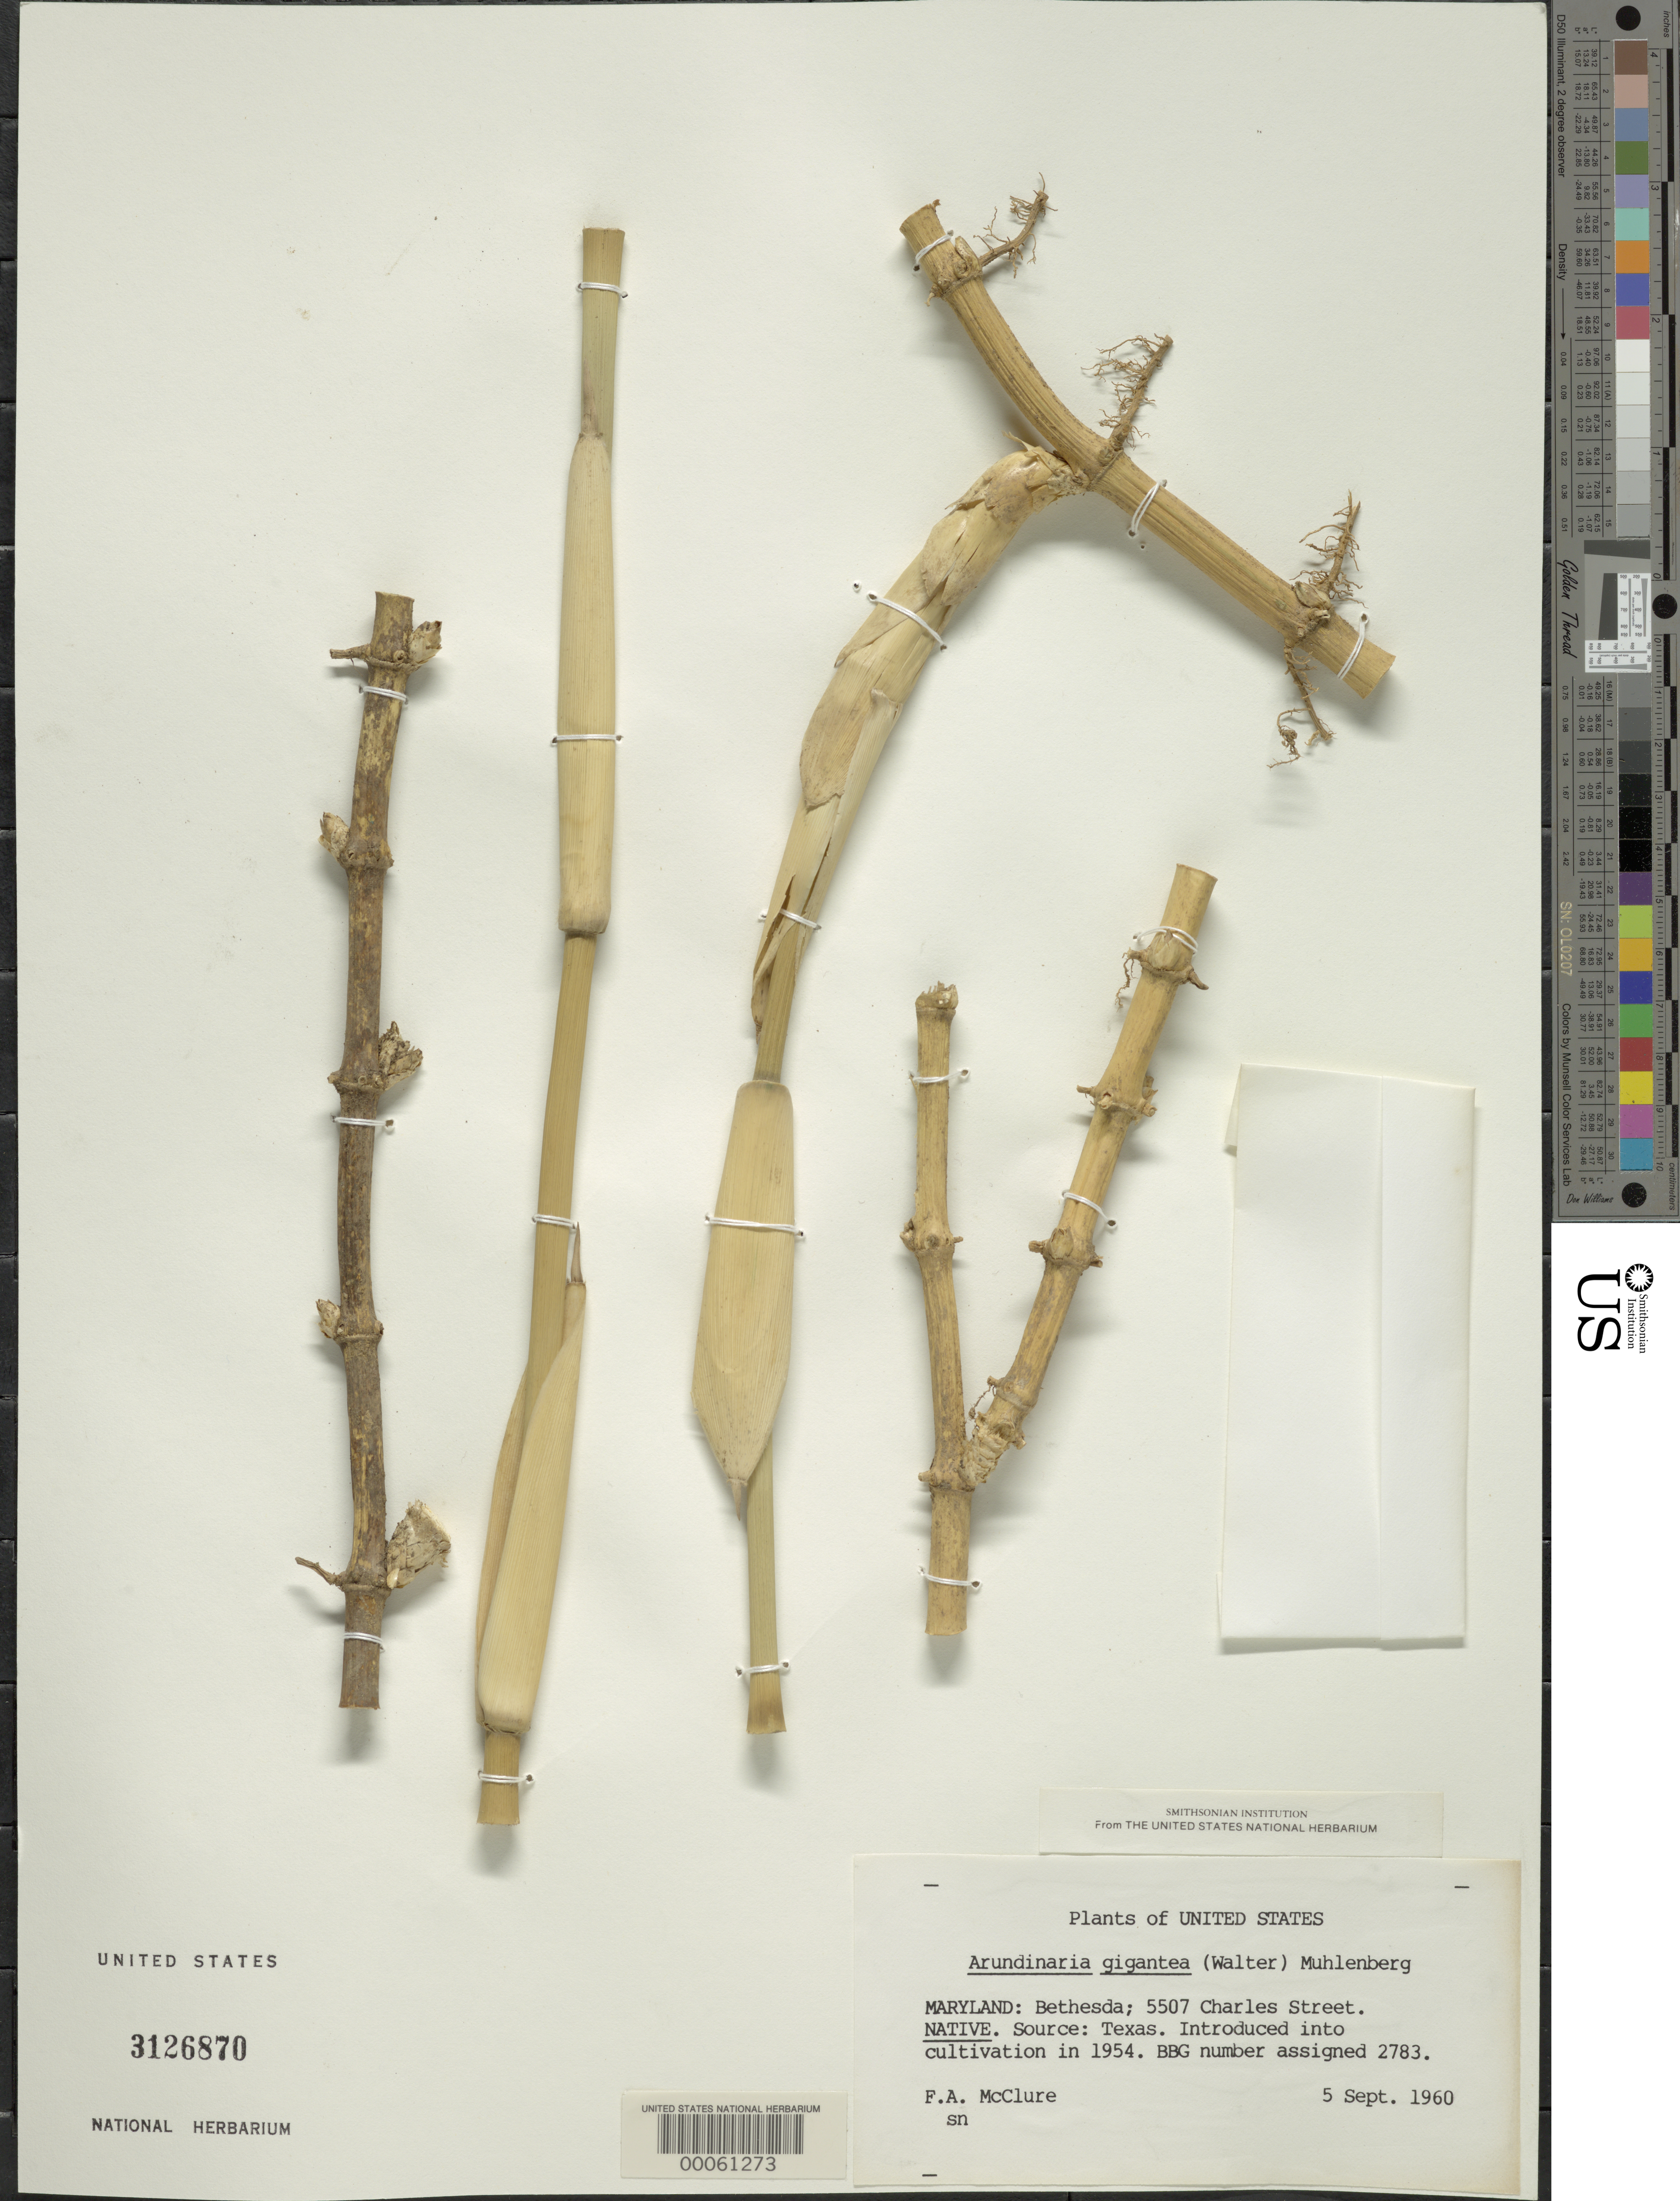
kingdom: Plantae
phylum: Tracheophyta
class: Liliopsida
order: Poales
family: Poaceae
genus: Arundinaria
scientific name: Arundinaria gigantea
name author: (Walter) Muhl.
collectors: F. A. McClure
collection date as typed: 05 Sep 1960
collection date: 1960-09-05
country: United States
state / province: Maryland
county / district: Montgomery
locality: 5507 Charles Street, Bethesda (McClure's garden)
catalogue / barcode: US 3126870